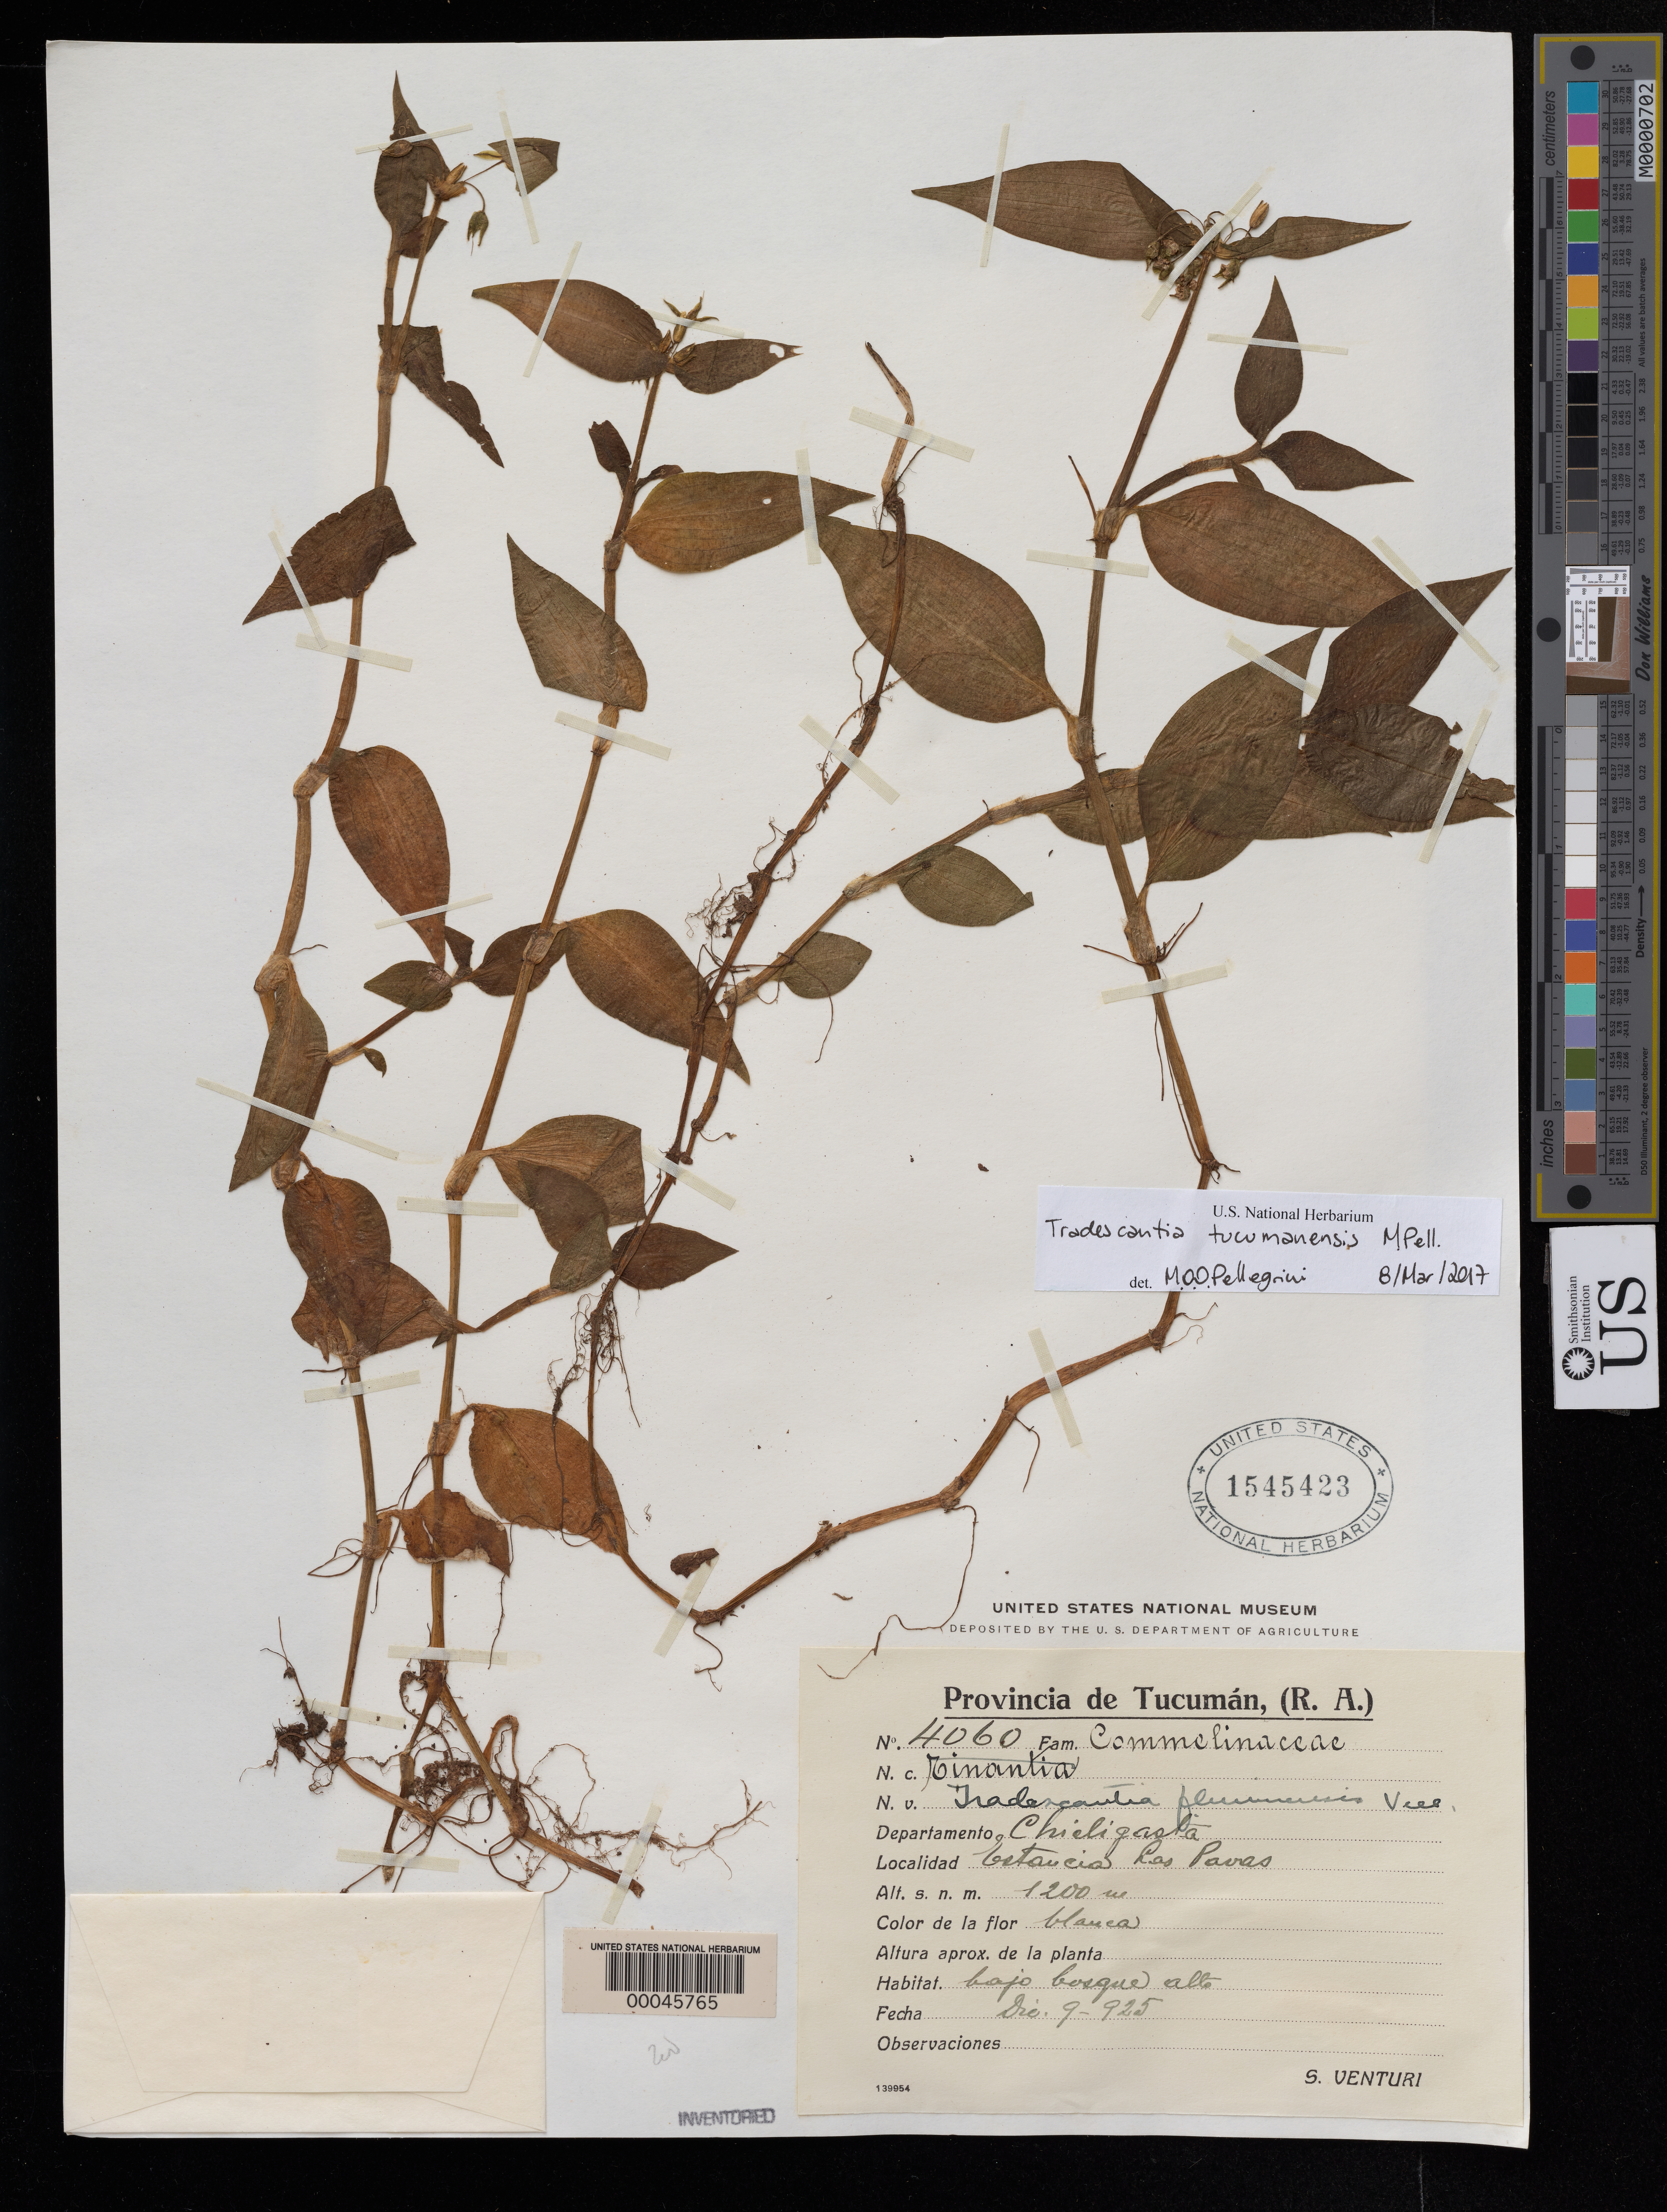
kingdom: Plantae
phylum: Tracheophyta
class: Liliopsida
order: Commelinales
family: Commelinaceae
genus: Tradescantia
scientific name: Tradescantia fluminensis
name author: Vell.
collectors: S. Venturi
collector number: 4060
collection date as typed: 09 Dec 1925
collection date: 1925-12-09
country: Argentina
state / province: Tucumán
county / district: Chicligasta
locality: Estancia los povos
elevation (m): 1200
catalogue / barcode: US 1545423